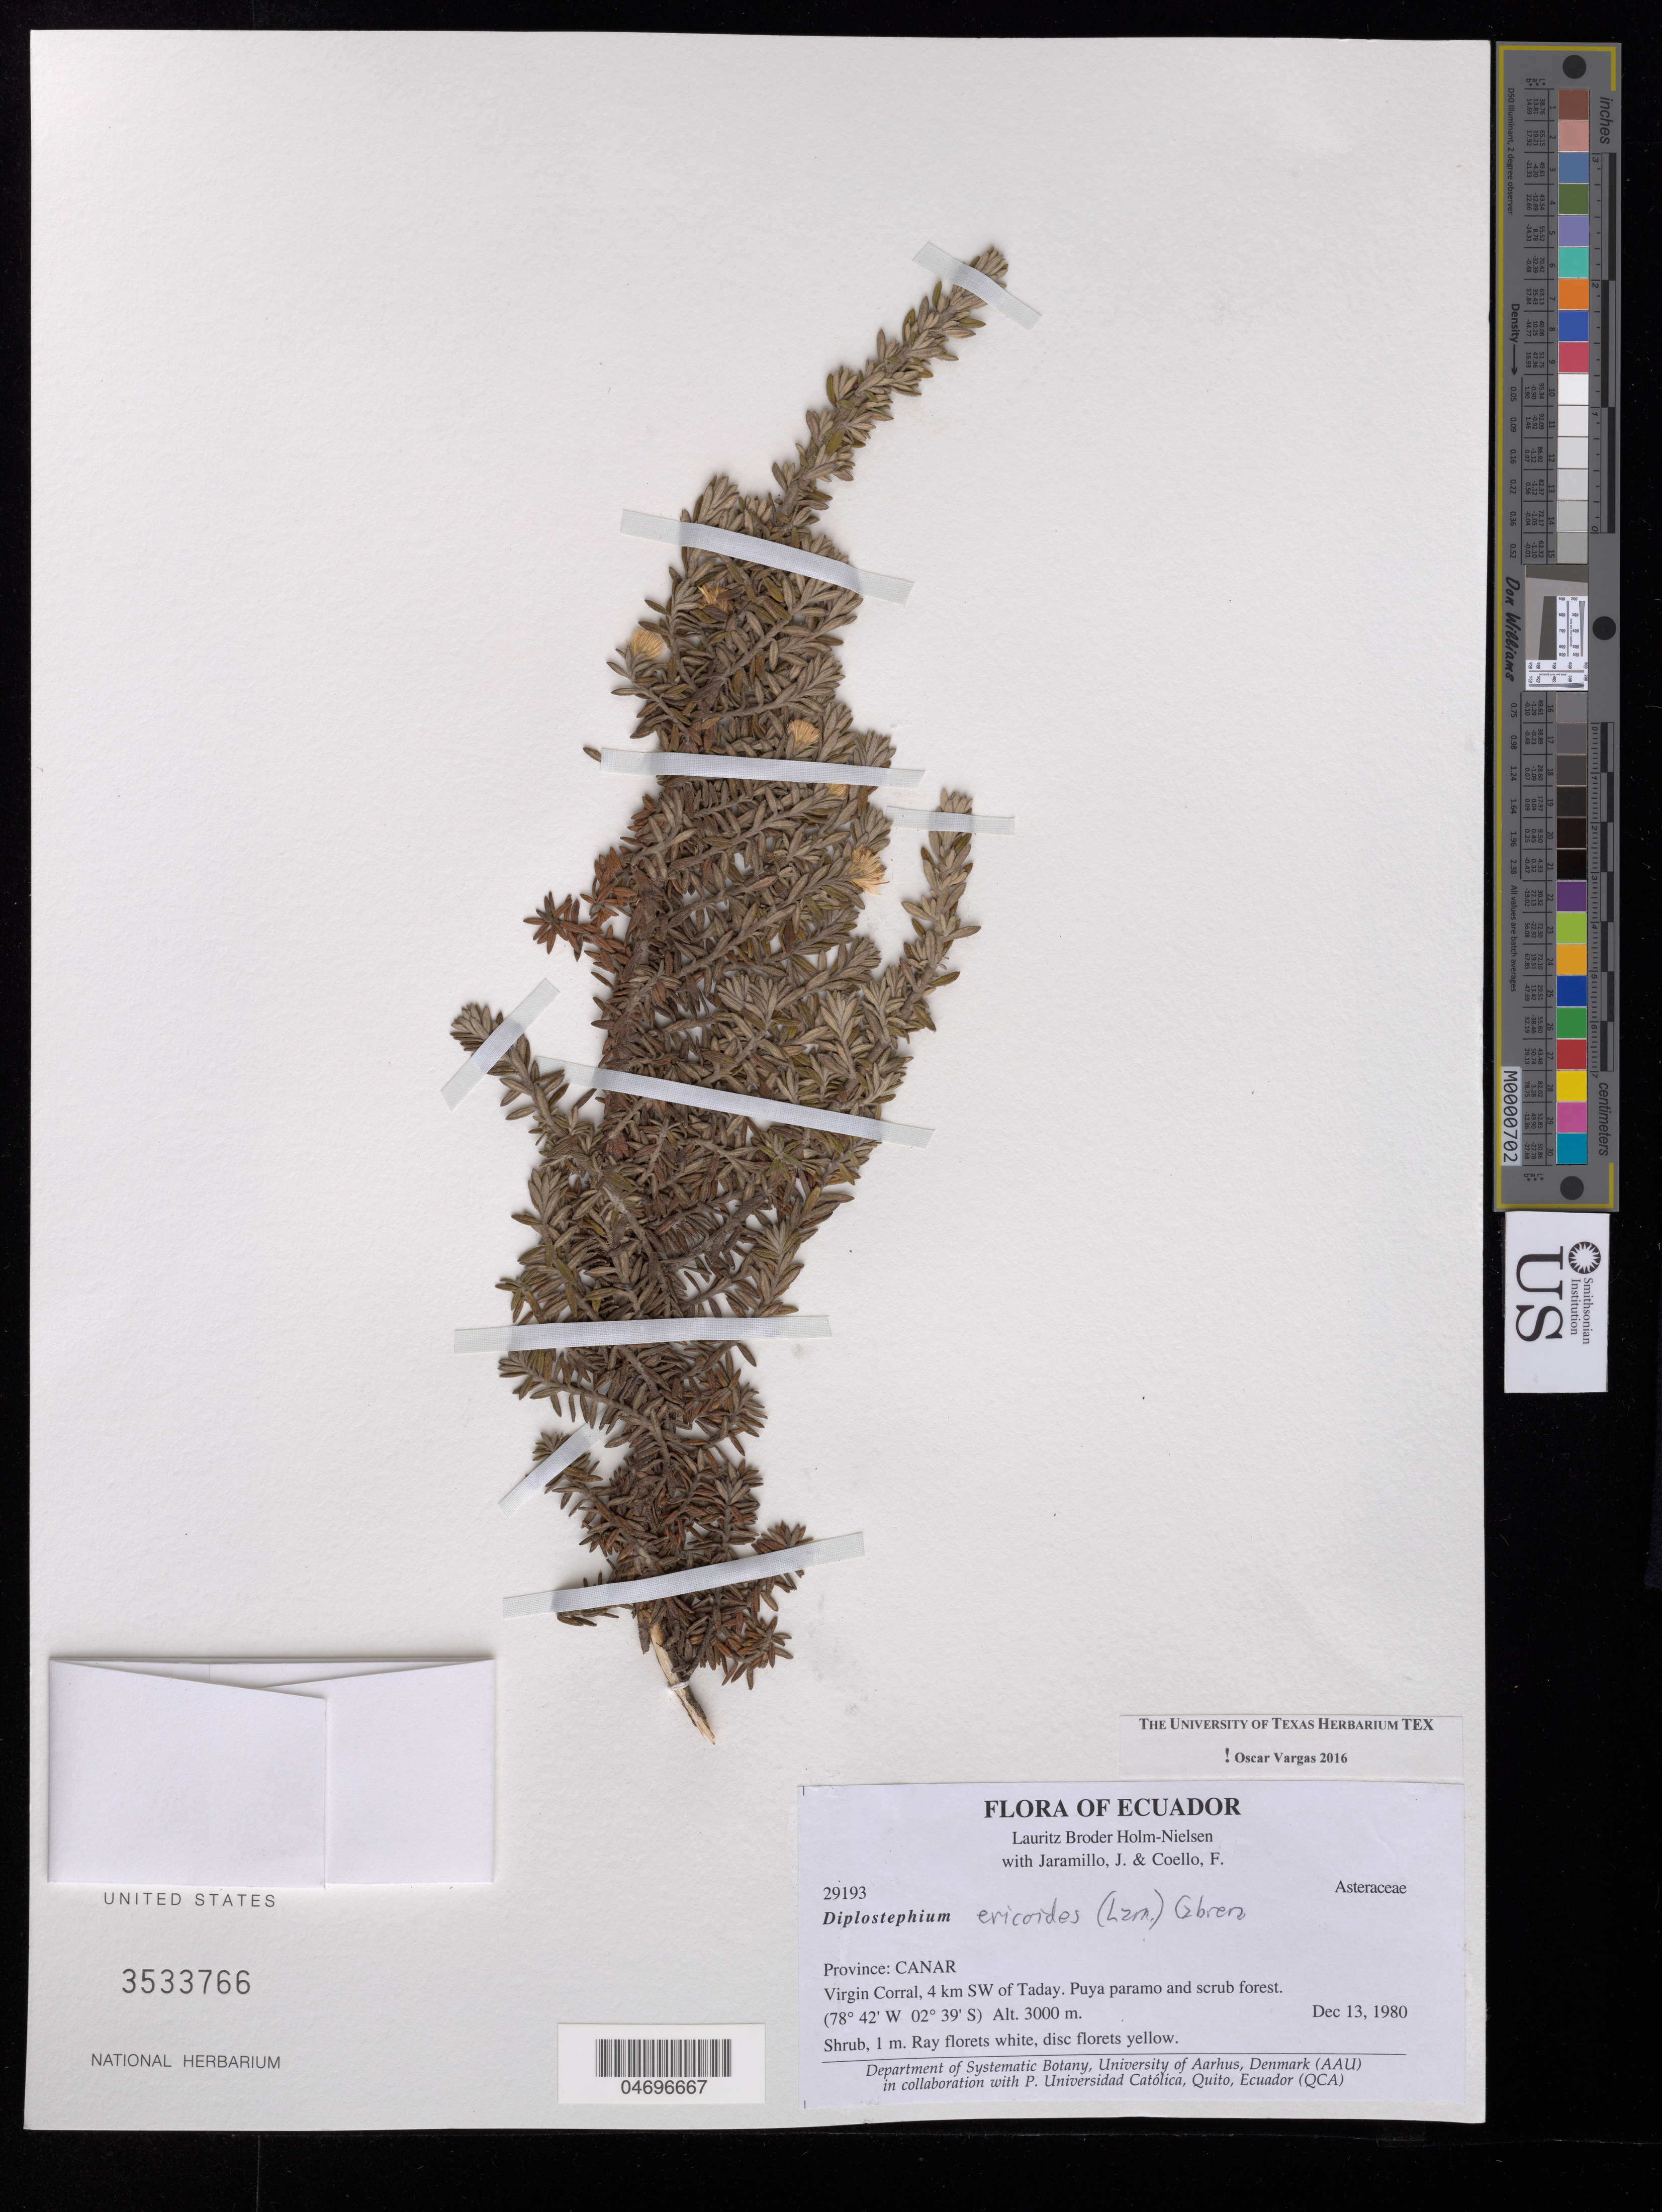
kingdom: Plantae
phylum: Tracheophyta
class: Magnoliopsida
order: Asterales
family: Asteraceae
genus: Diplostephium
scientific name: Diplostephium ericoides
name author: (Lam.) Cabrera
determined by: Vargas, Oscar M.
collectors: L. B. Holm-Nielsen, J. Jaramillo & F. Coello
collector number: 29193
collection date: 1980-12-13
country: Ecuador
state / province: Cañar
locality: Province: Canar, Virgin Corral, 4 km SW of Taday, Puya paramo and scrub forest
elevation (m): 3000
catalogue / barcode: US 3533766